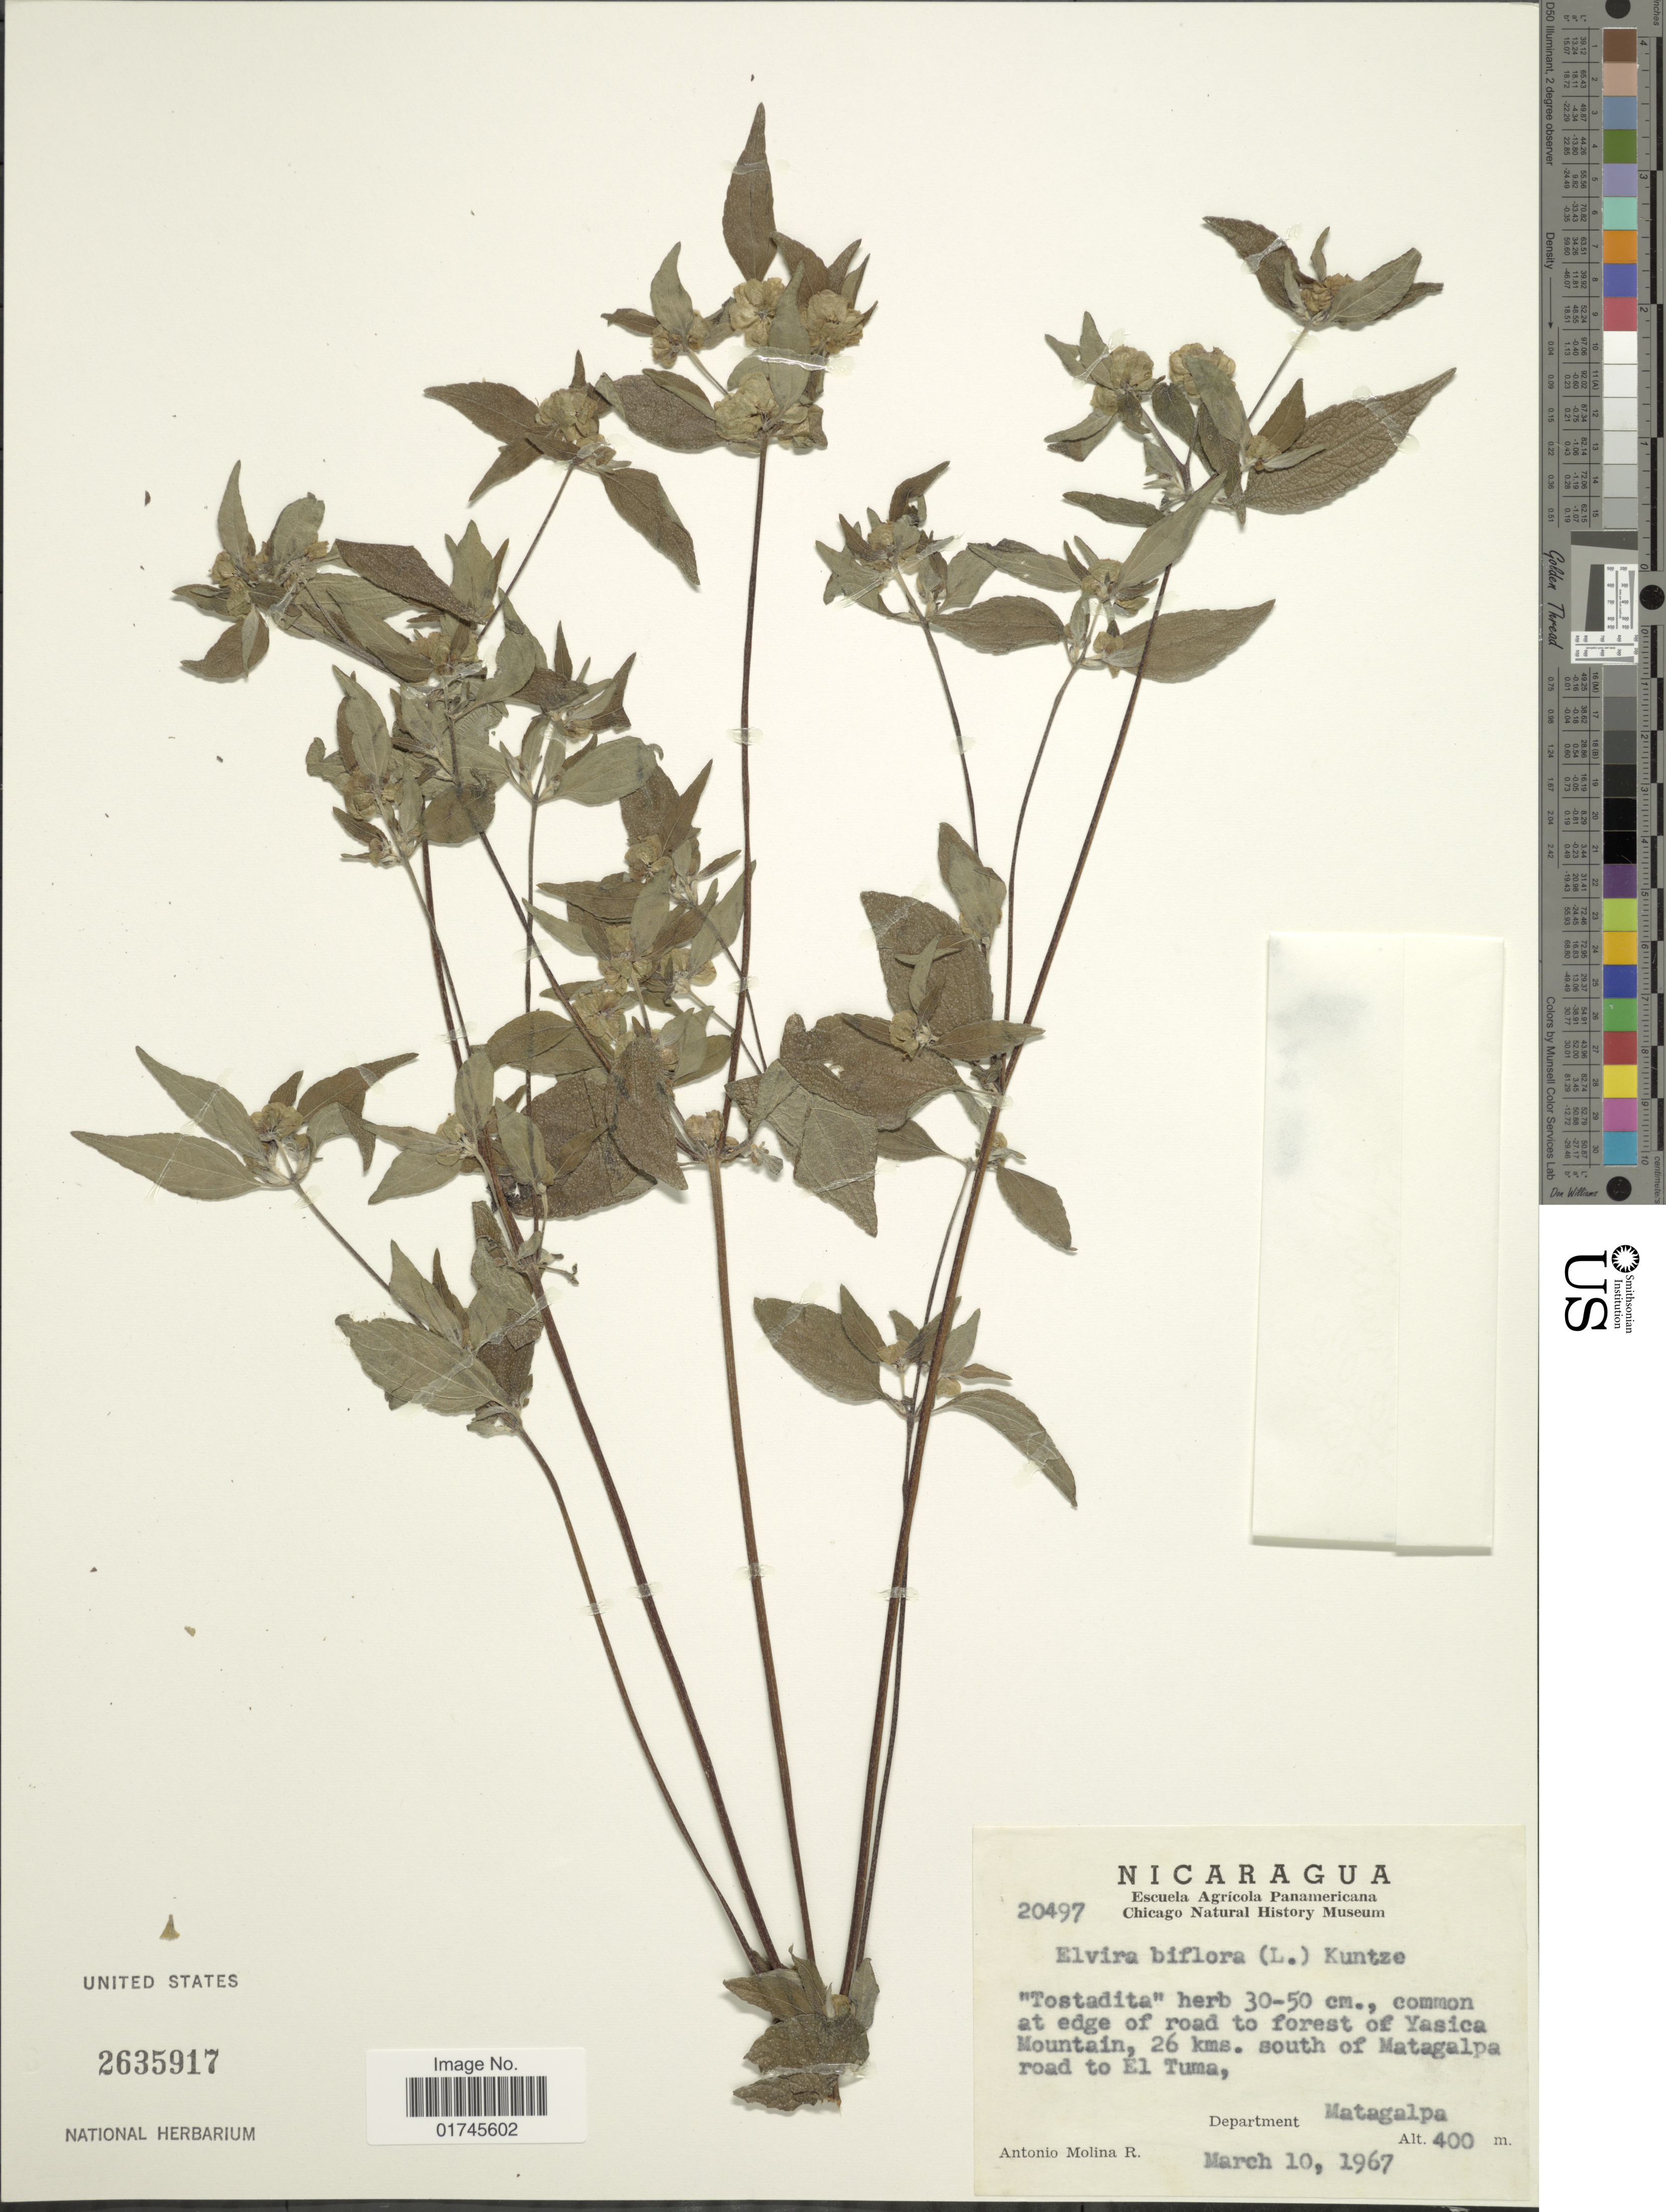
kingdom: Plantae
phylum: Tracheophyta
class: Magnoliopsida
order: Asterales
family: Asteraceae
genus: Delilia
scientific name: Delilia biflora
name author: (L.) Kuntze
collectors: A. Molina R.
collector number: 20497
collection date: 1967-03-10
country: Nicaragua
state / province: Matagalpa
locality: Common at edge of road to forest of Yasica Mountain, 26 kms south of Matagalpa road to El Tuma, Department Matagalpa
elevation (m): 400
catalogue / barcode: US 2635917